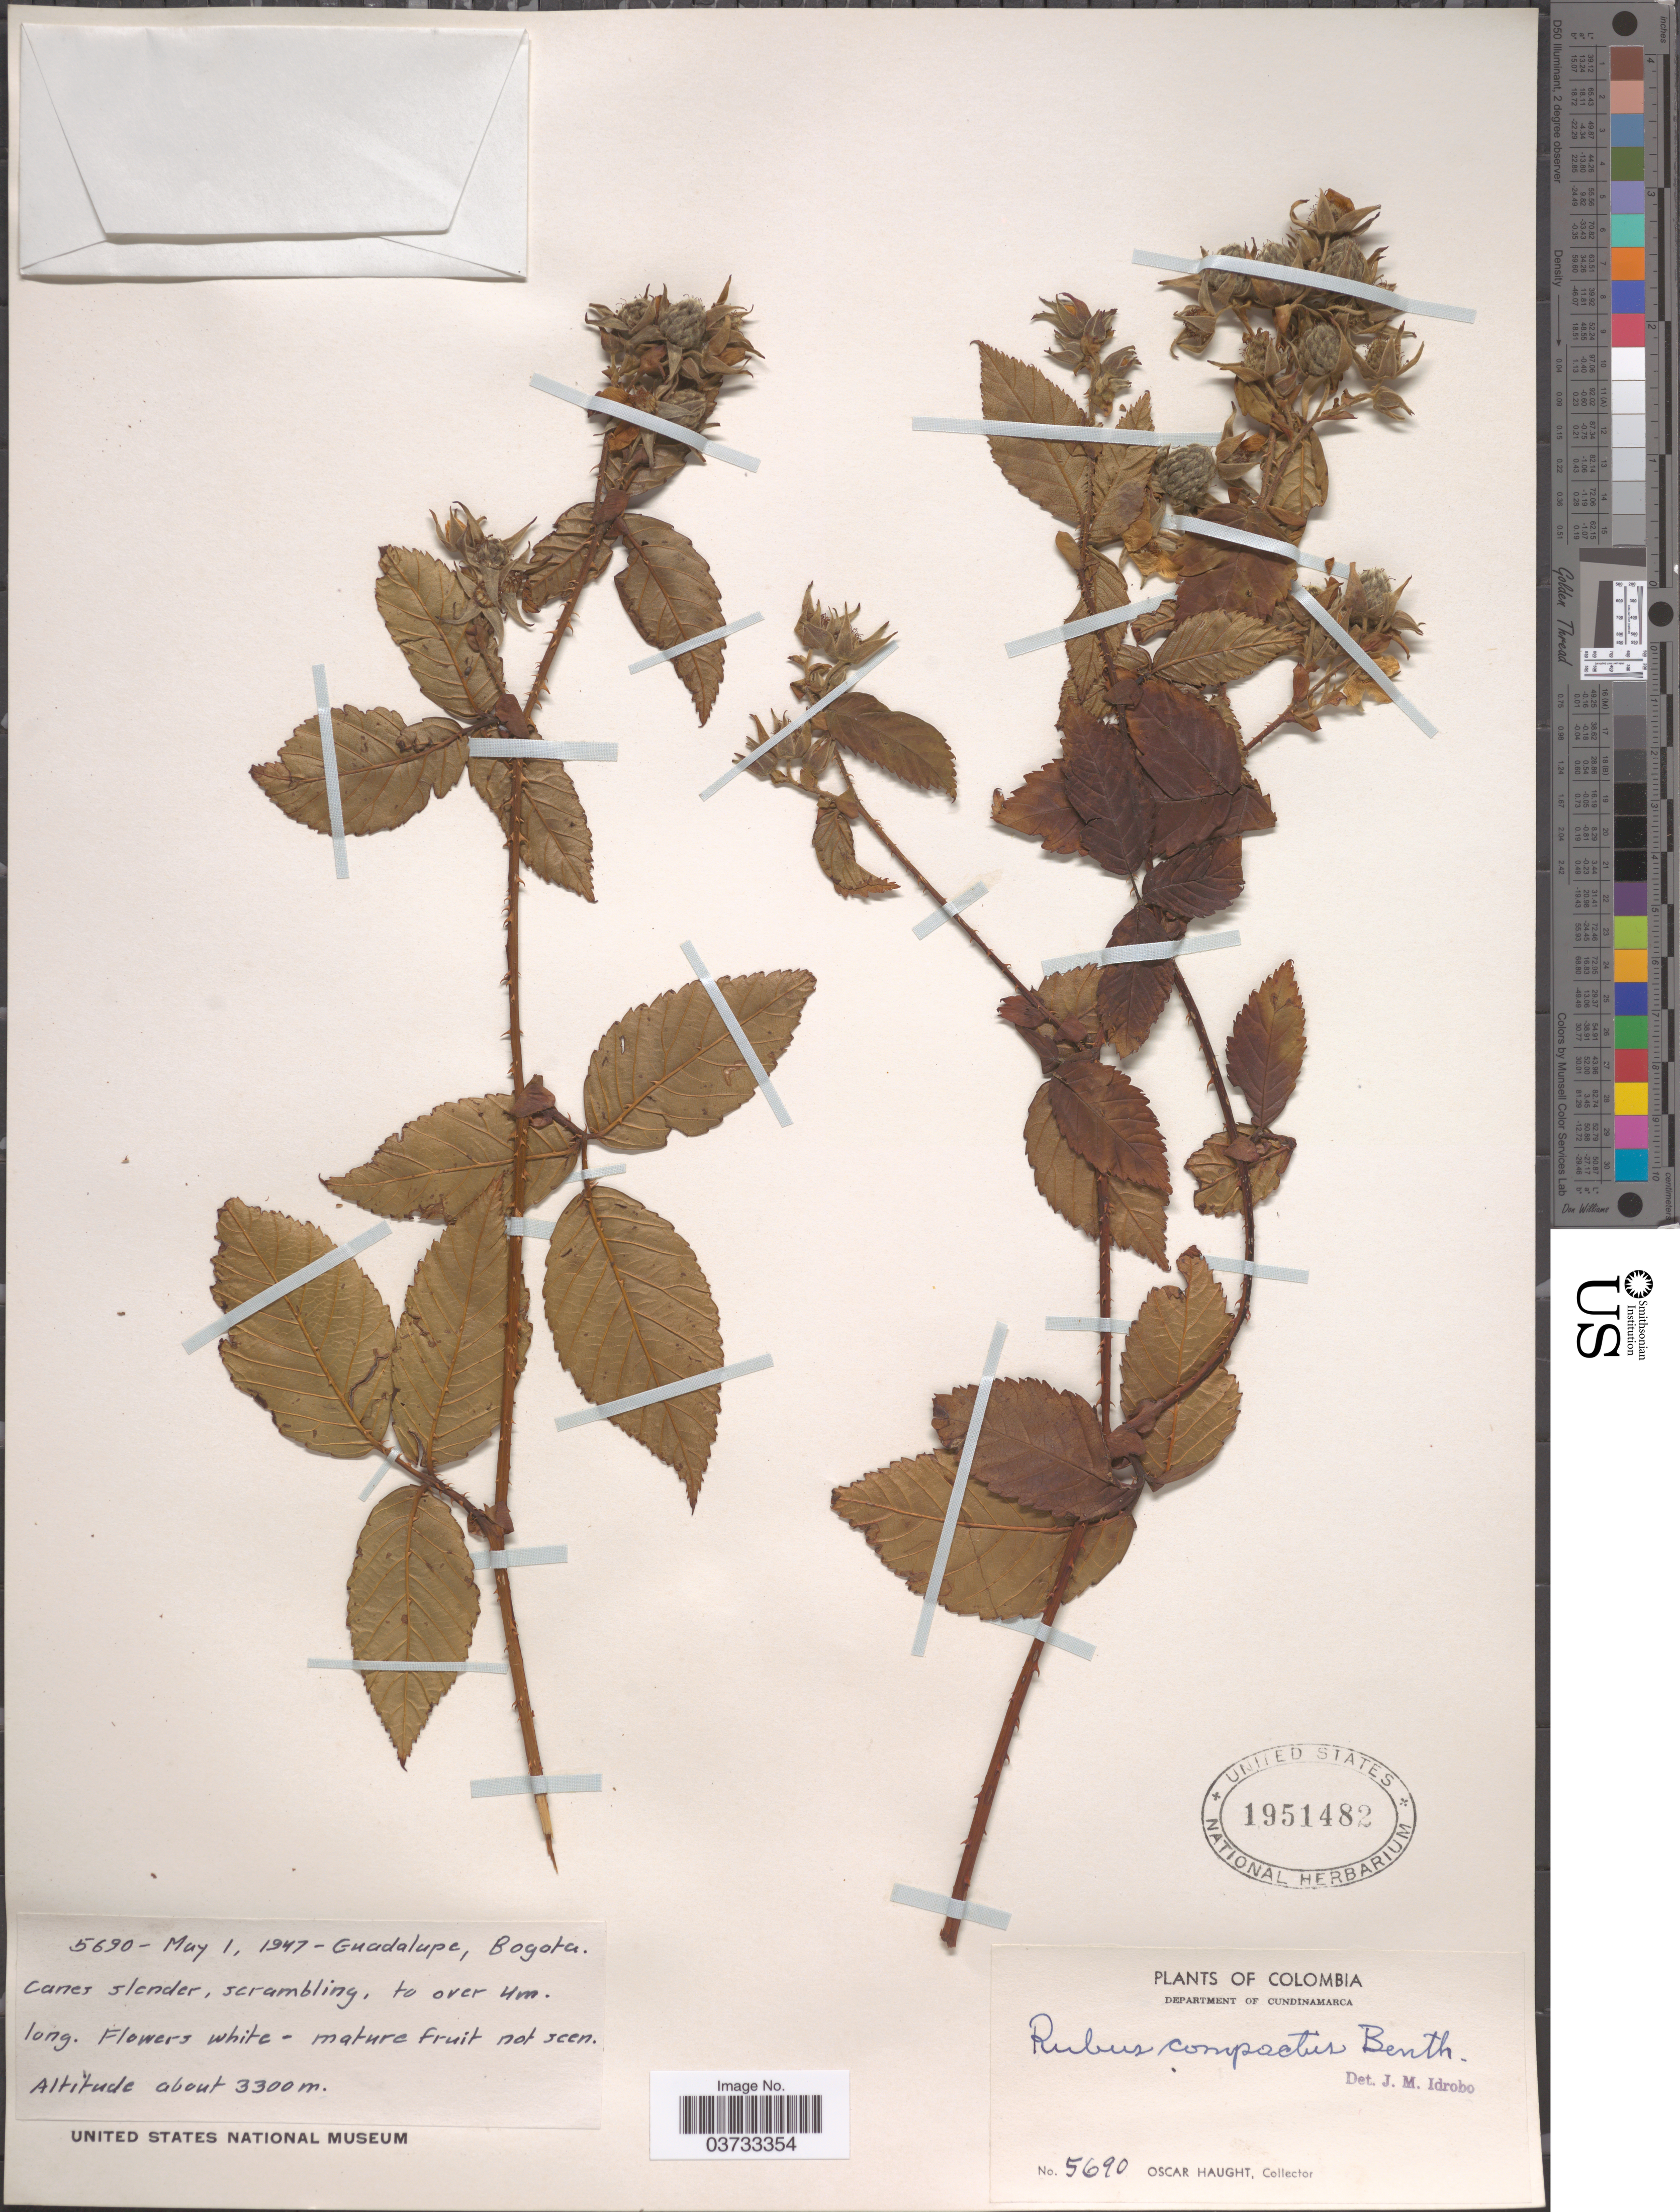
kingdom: Plantae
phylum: Tracheophyta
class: Magnoliopsida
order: Rosales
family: Rosaceae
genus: Rubus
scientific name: Rubus compactus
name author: Benth.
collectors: O. Haught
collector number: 5690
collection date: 1947-05-01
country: Colombia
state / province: Cundinamarca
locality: Guadalupe, Bogota. Department of Cundinamarca.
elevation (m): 3300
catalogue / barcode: US 1951482